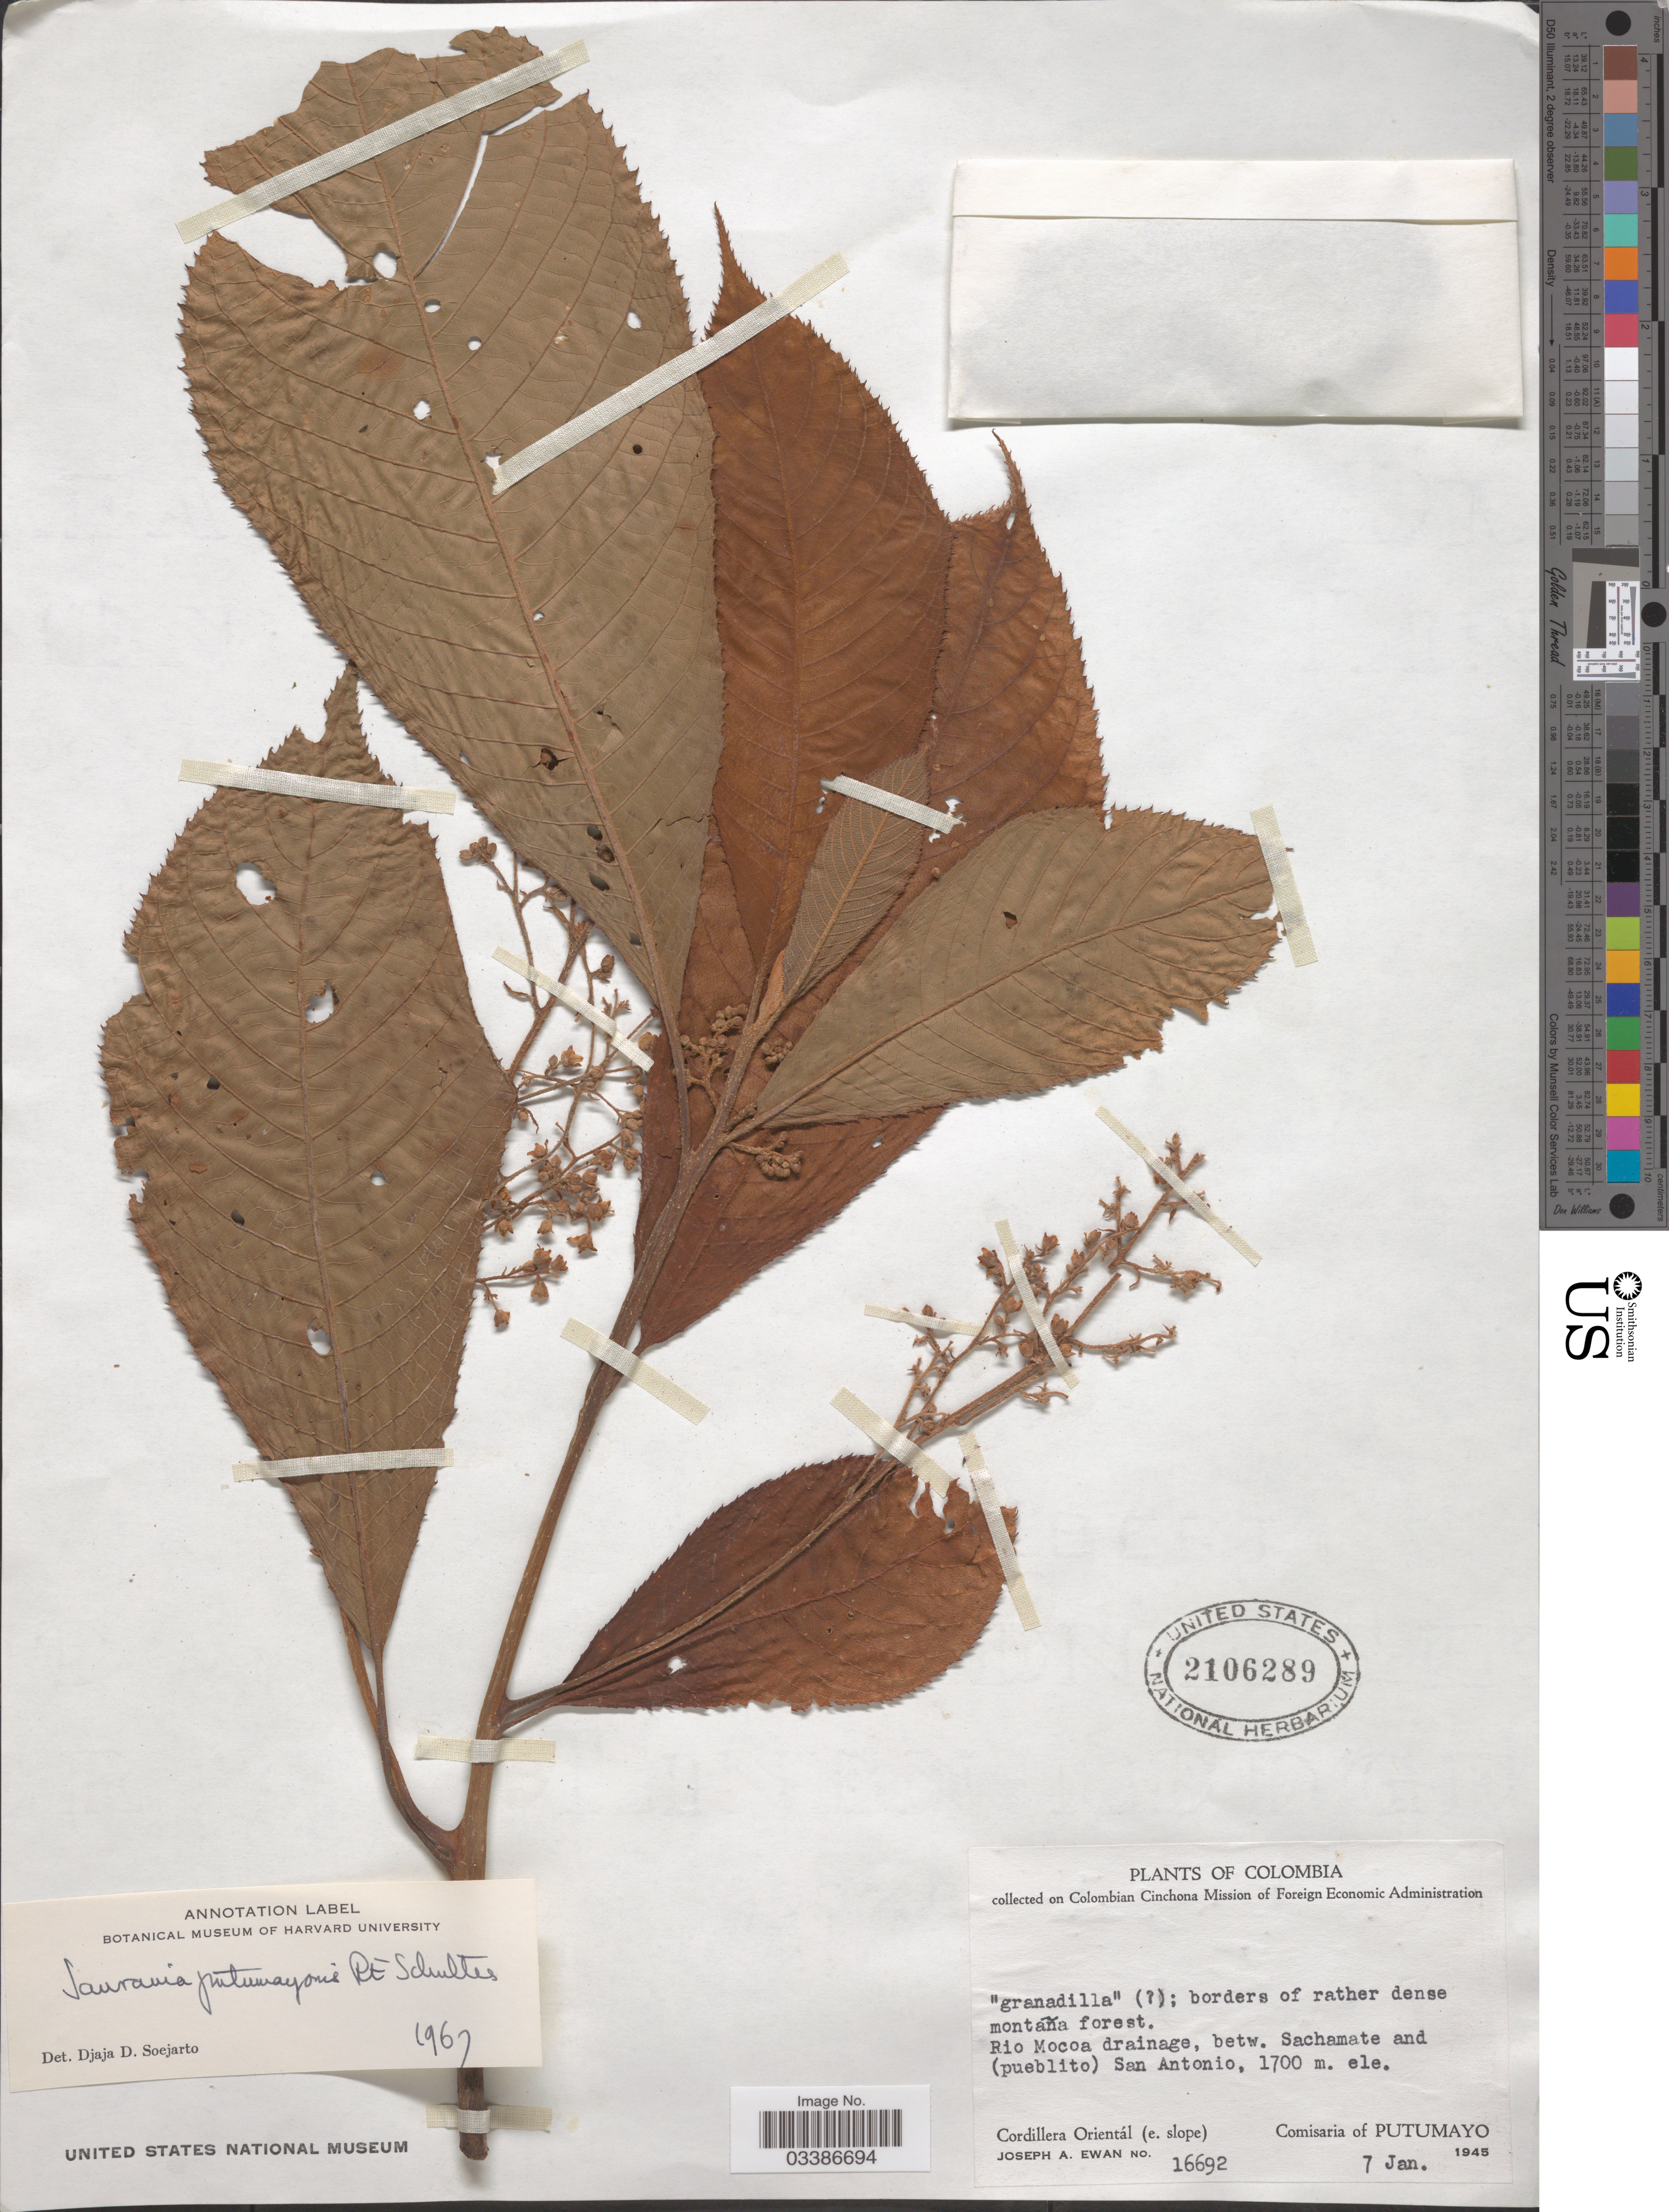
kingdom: Plantae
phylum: Tracheophyta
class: Magnoliopsida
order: Ericales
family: Actinidiaceae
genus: Saurauia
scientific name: Saurauia putumayonis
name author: R.E. Schult. & García-Barr.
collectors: J. A. Ewan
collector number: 16692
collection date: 1945-01-07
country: Colombia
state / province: Putumayo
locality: Rio Mocoa drainage, betw. Sachamate and (pueblito) San Antonio. Cordillera Orientál (e. slope). Comisaria of Putumayo.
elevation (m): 1700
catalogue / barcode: US 2106289